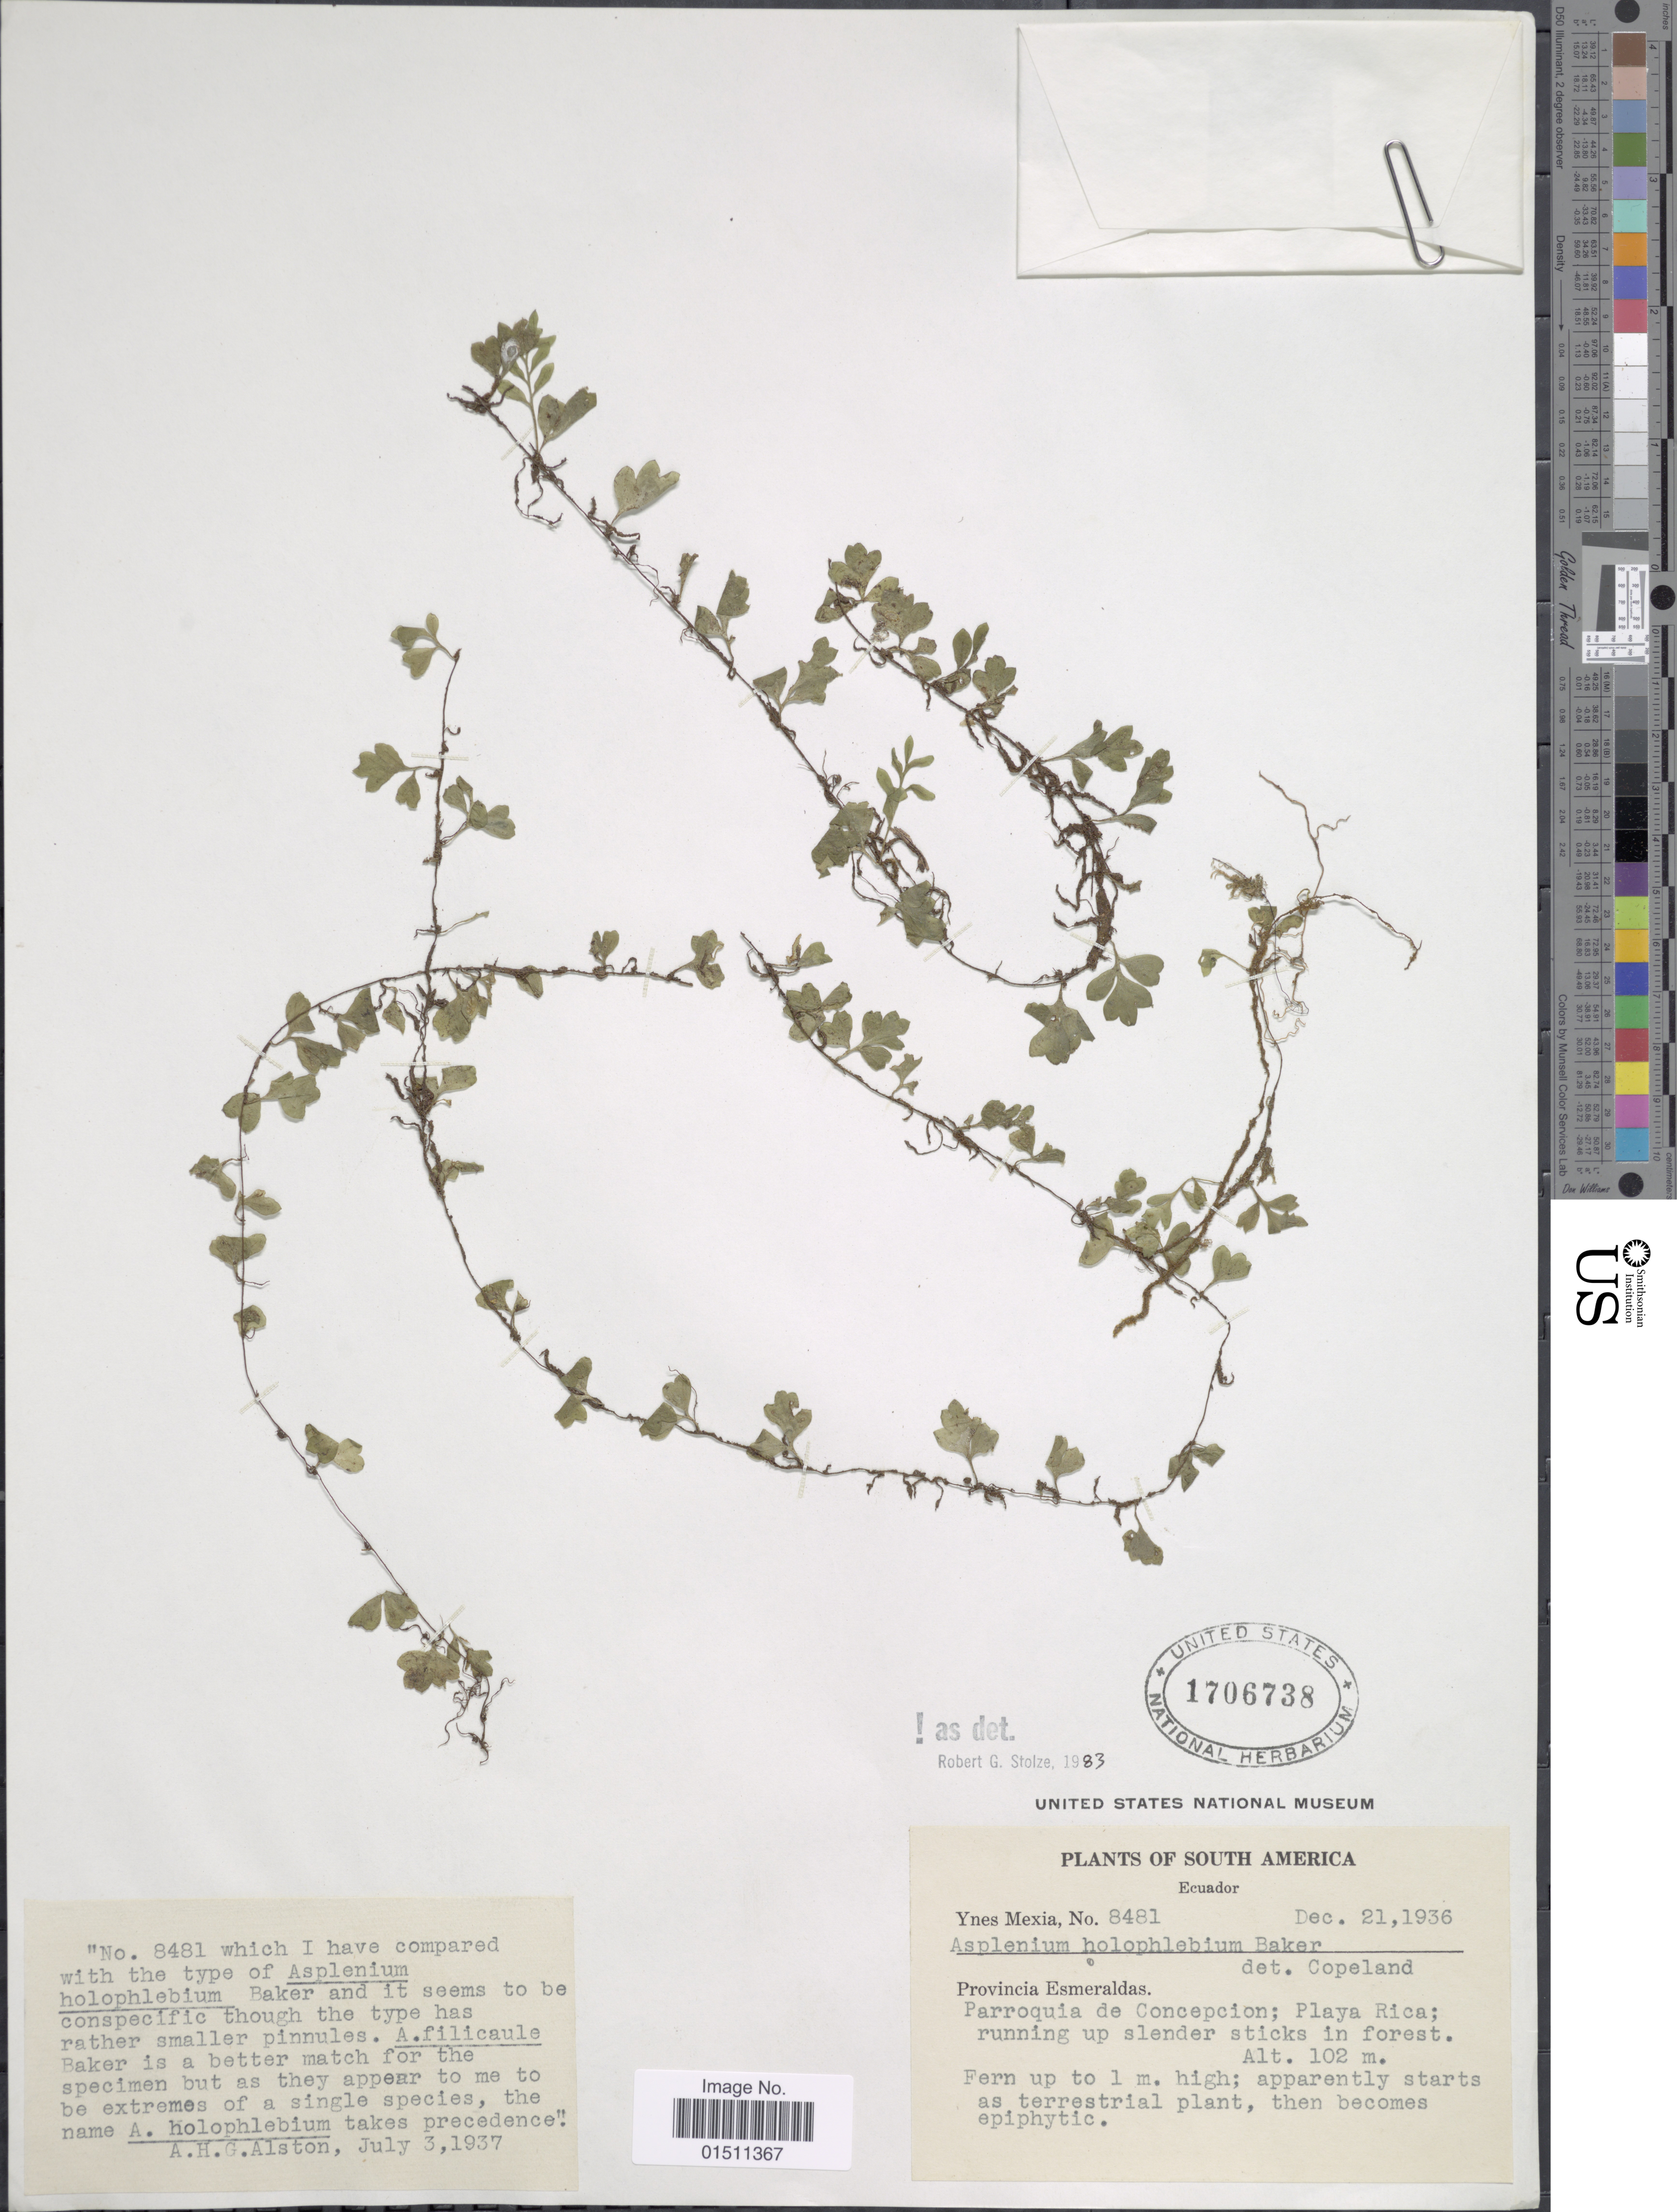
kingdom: Plantae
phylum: Tracheophyta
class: Polypodiopsida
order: Polypodiales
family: Aspleniaceae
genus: Asplenium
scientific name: Asplenium holophlebium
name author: Baker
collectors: Y. Mexia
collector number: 8481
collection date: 1936-12-21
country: Ecuador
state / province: Esmeraldas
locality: South America, Ecuador, Parroquia de Concepcion; Playa Rica.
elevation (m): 102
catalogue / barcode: US 1706738